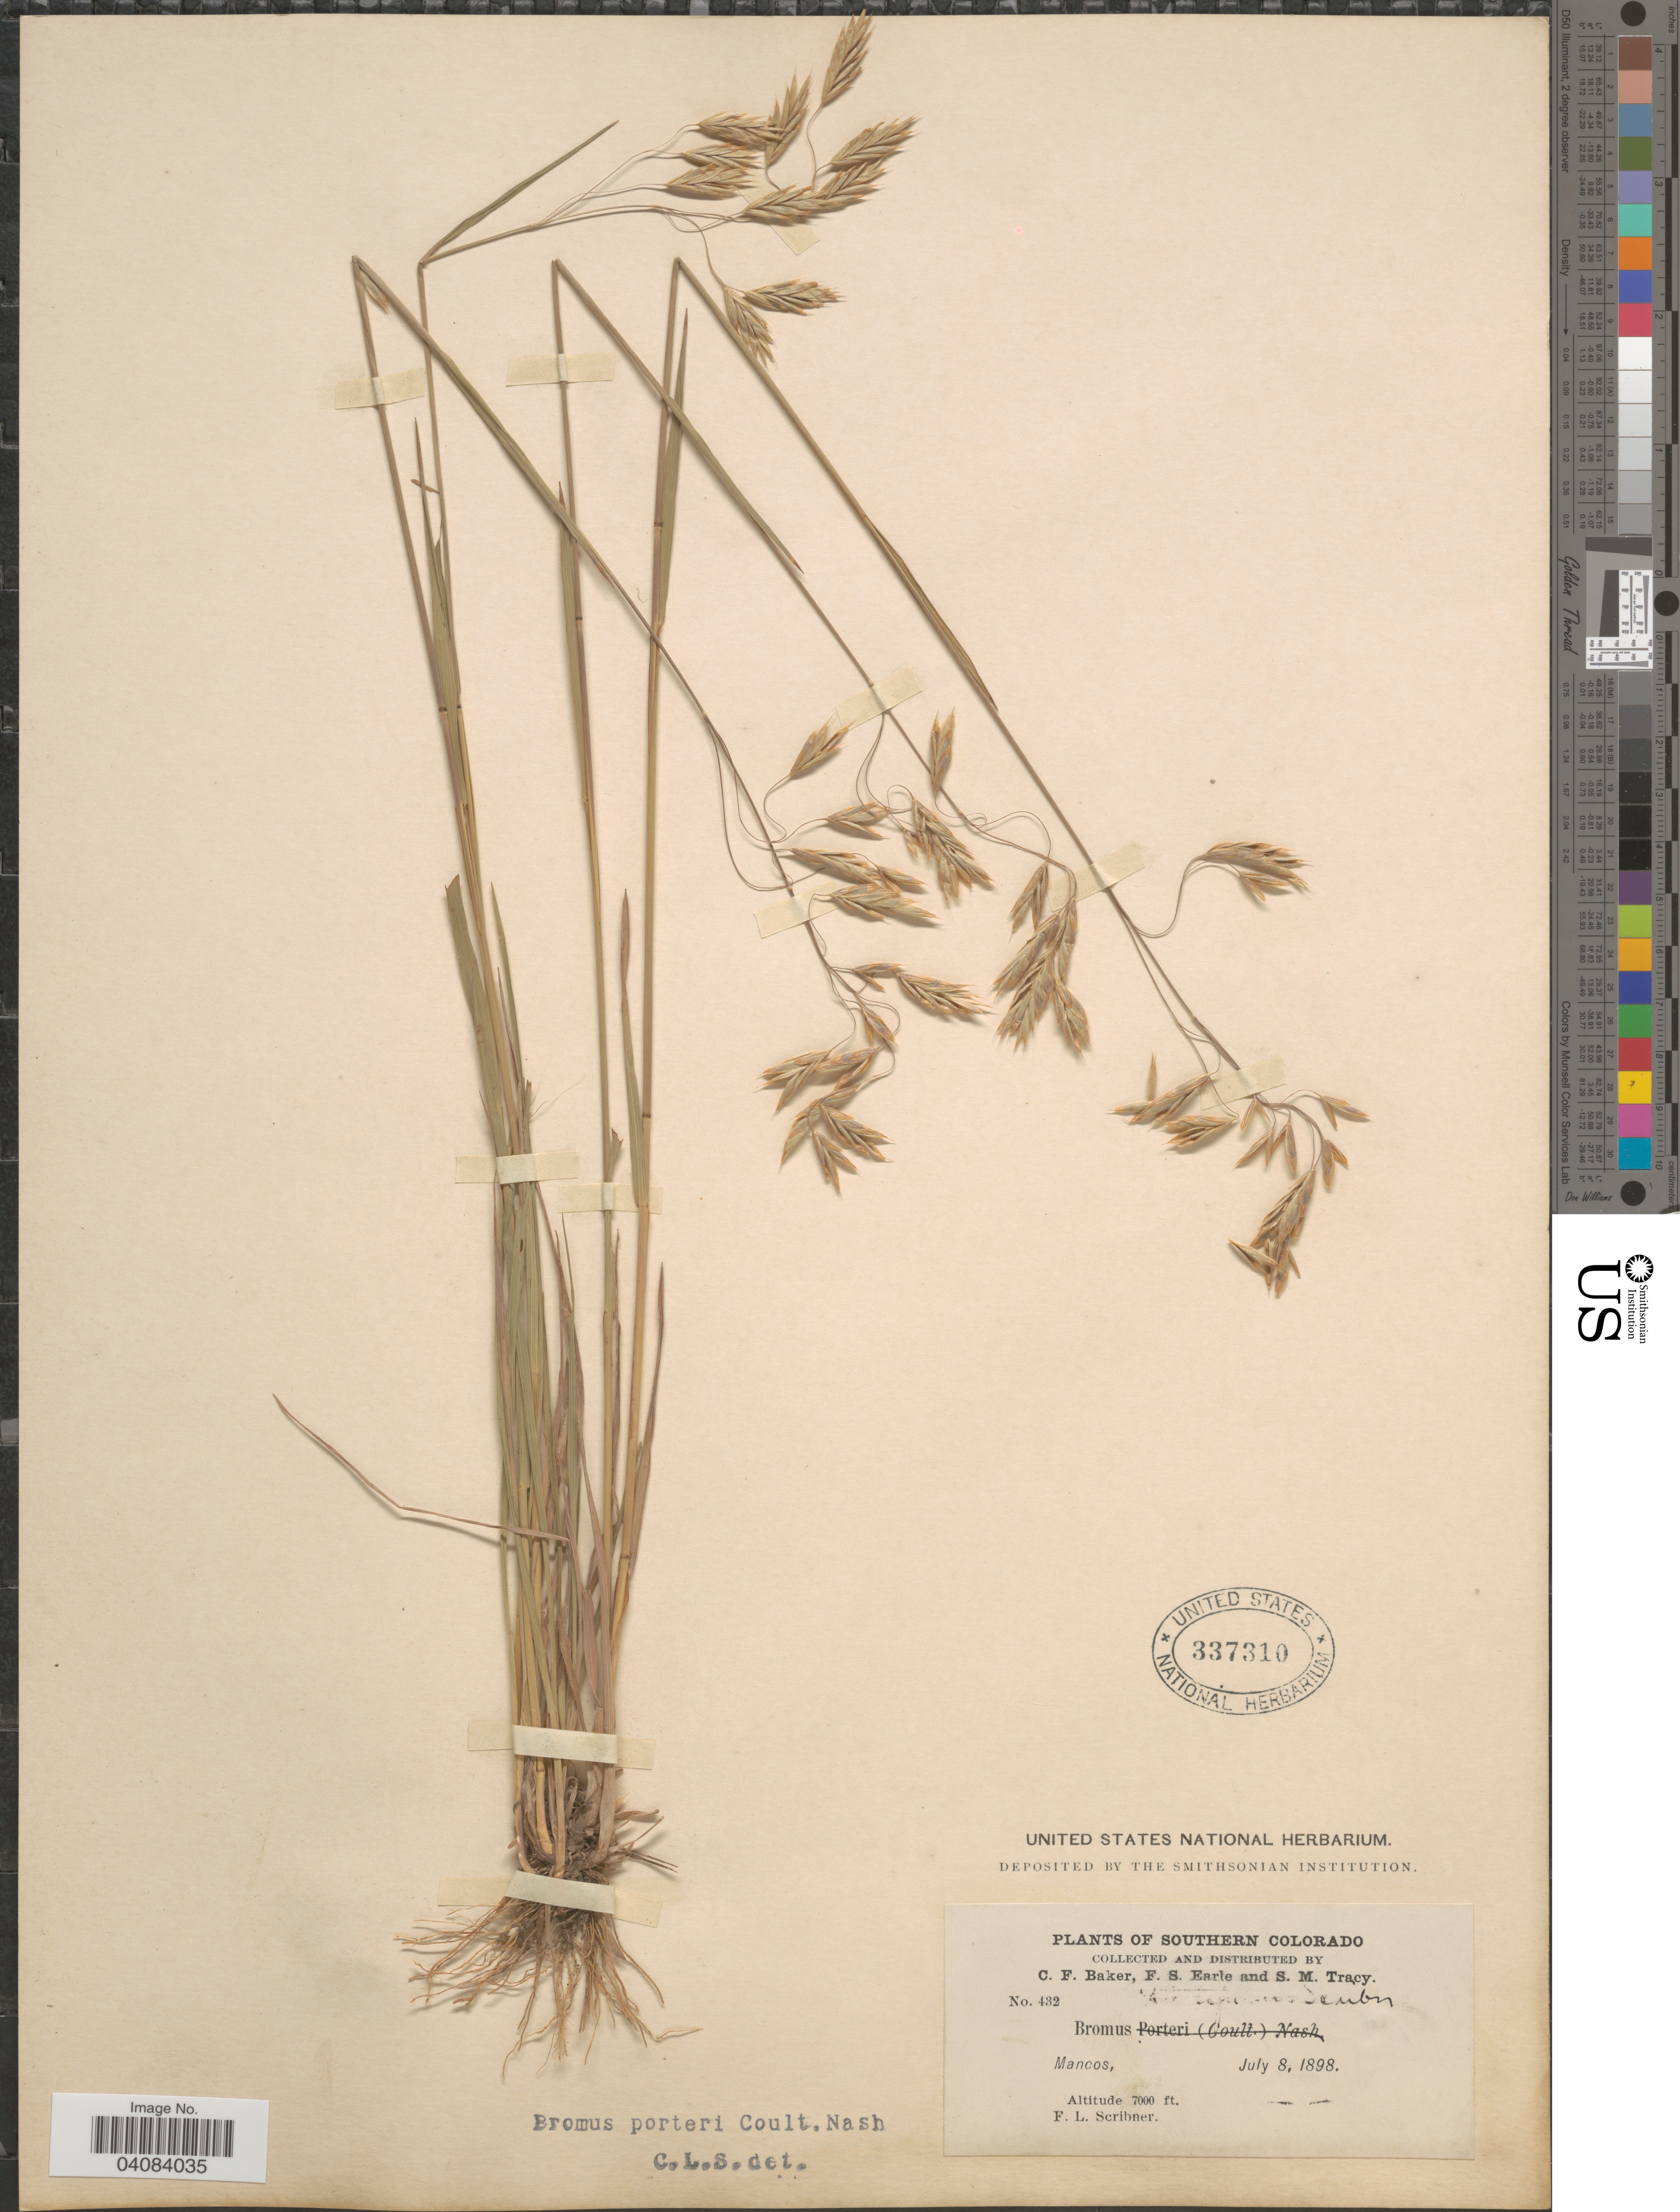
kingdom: Plantae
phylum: Tracheophyta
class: Liliopsida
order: Poales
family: Poaceae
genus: Bromus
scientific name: Bromus porteri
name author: (J.M. Coult.) Nash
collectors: C. F. Baker, F. S. Earle & S. M. Tracy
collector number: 432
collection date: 1898-07-08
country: United States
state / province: Colorado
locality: Southern Colorado. Mancos.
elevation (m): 2134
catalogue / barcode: US 337310